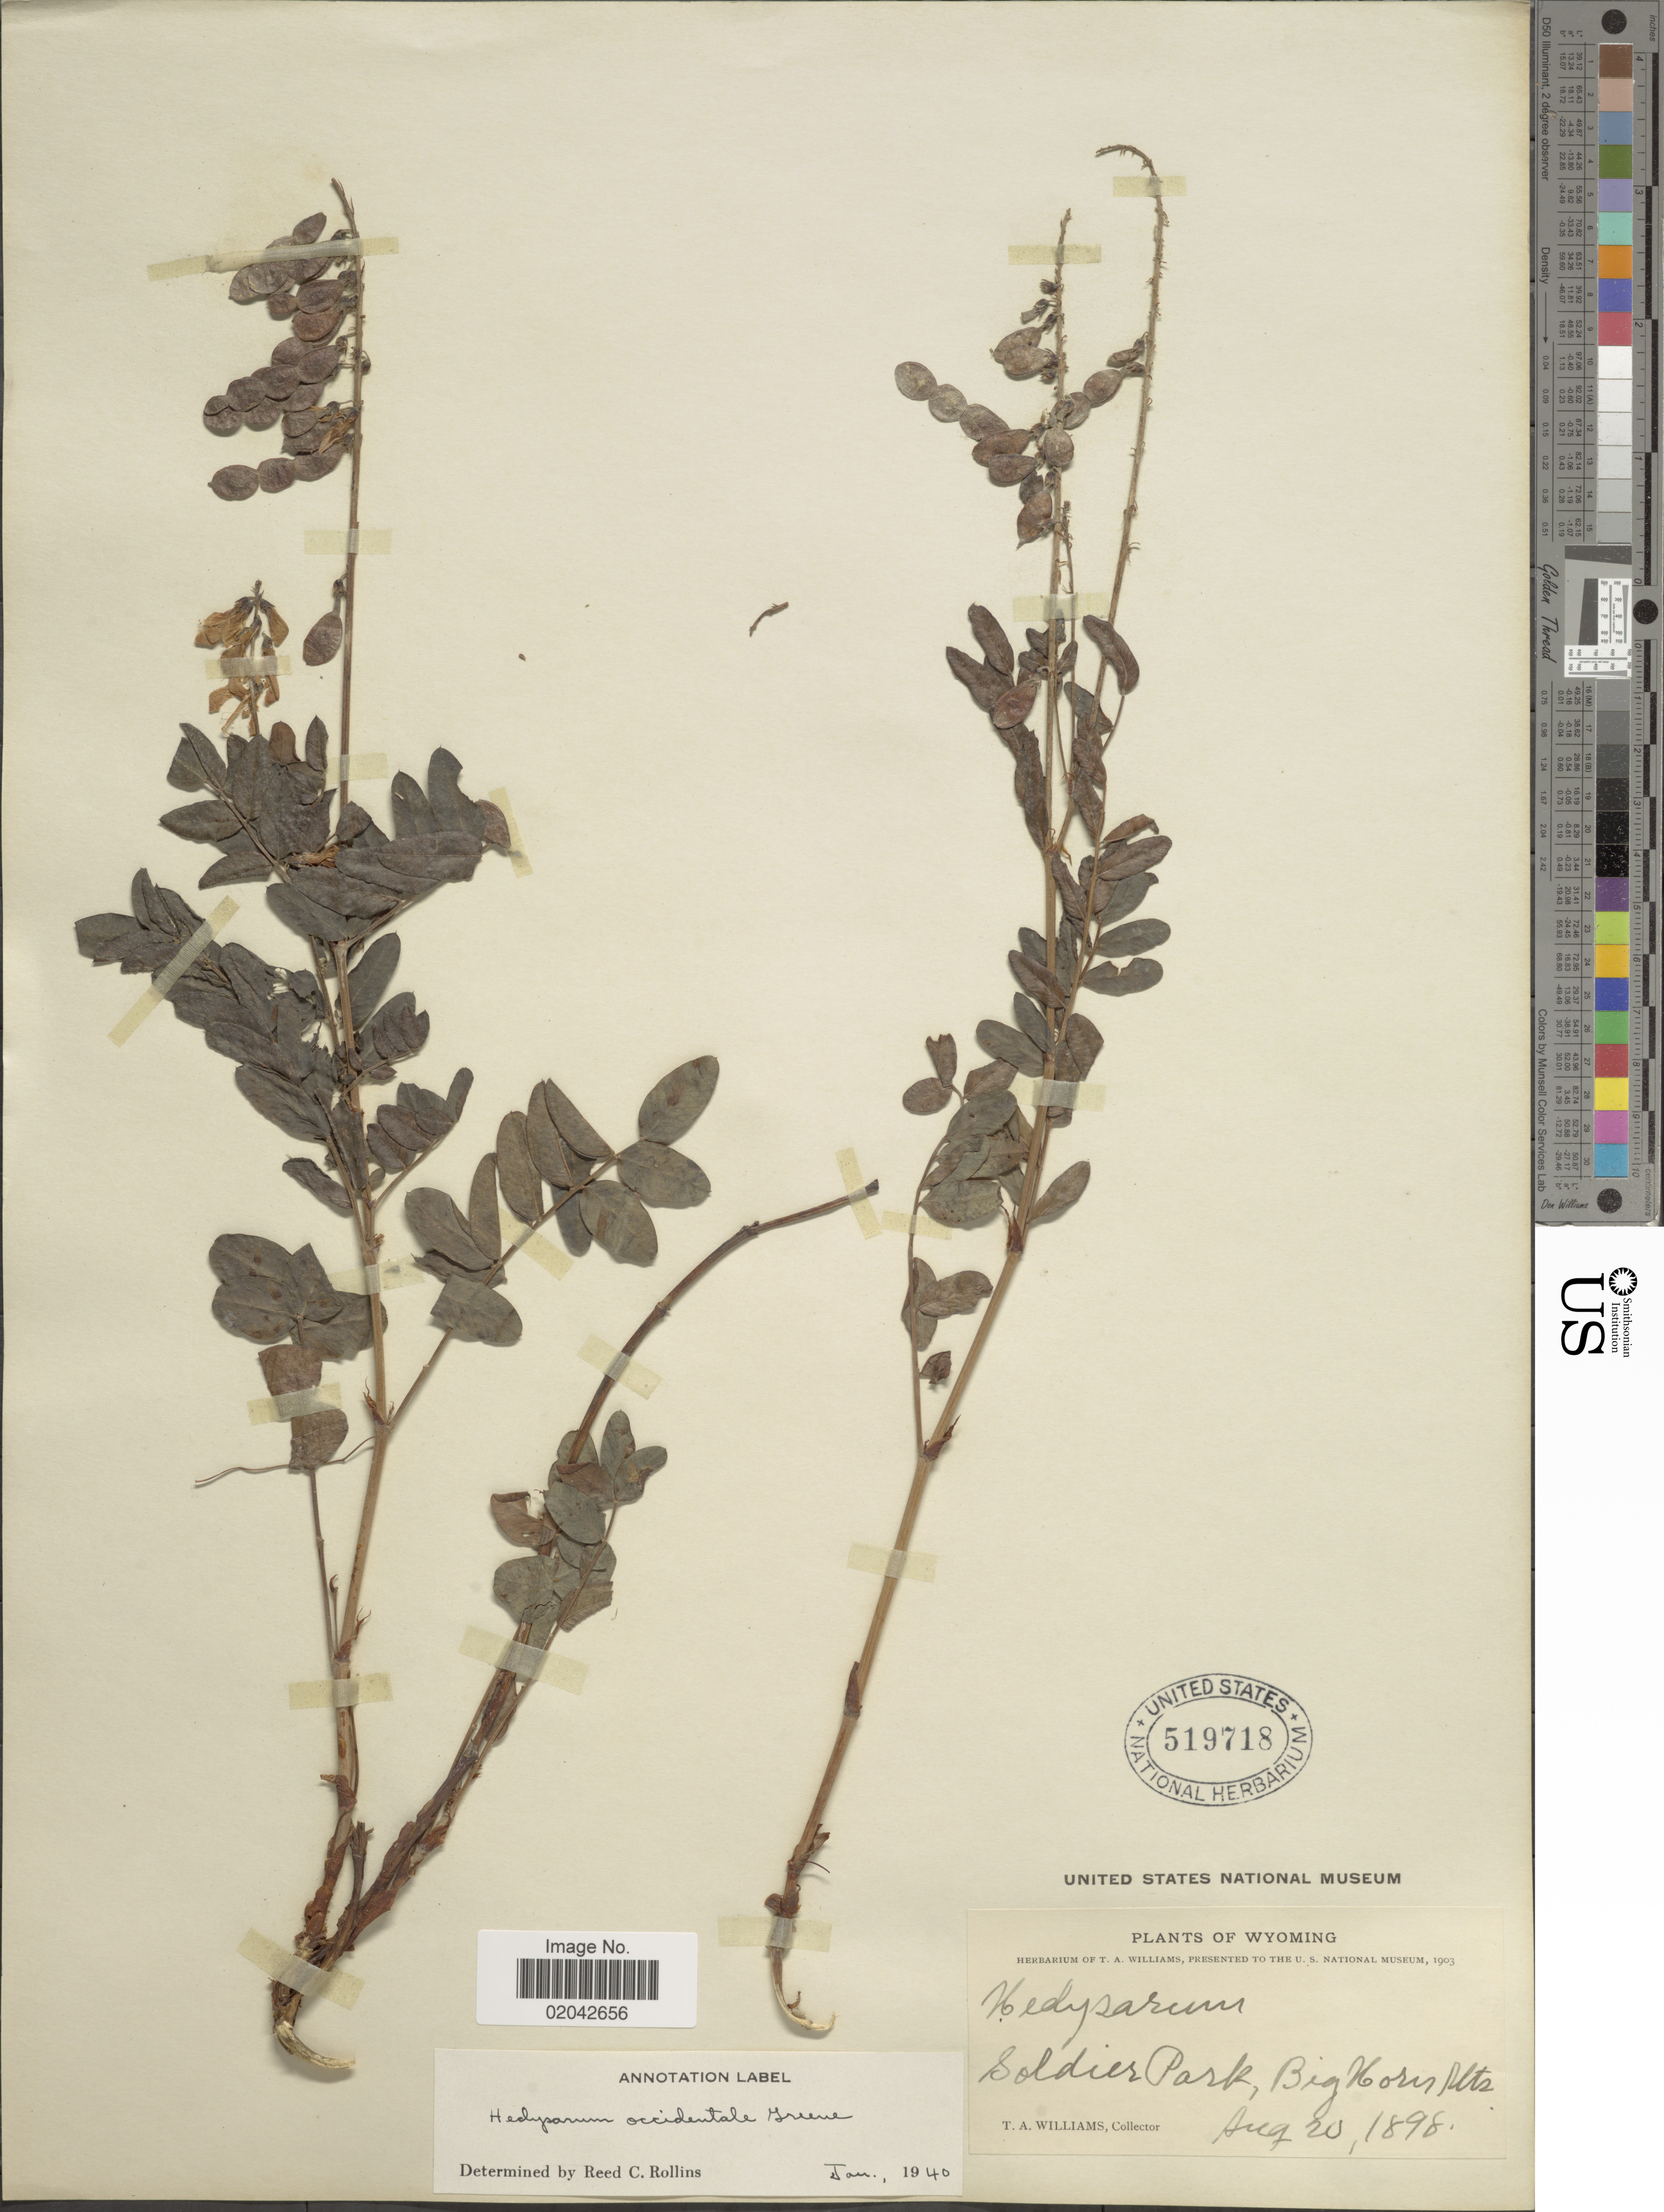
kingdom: Plantae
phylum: Tracheophyta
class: Magnoliopsida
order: Fabales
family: Fabaceae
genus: Hedysarum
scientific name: Hedysarum occidentale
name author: Greene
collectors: T. A. Williams (herbarium)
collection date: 1898-08-20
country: United States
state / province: Wyoming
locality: Soldier Park, Bog Horn Mts.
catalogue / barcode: US 519718